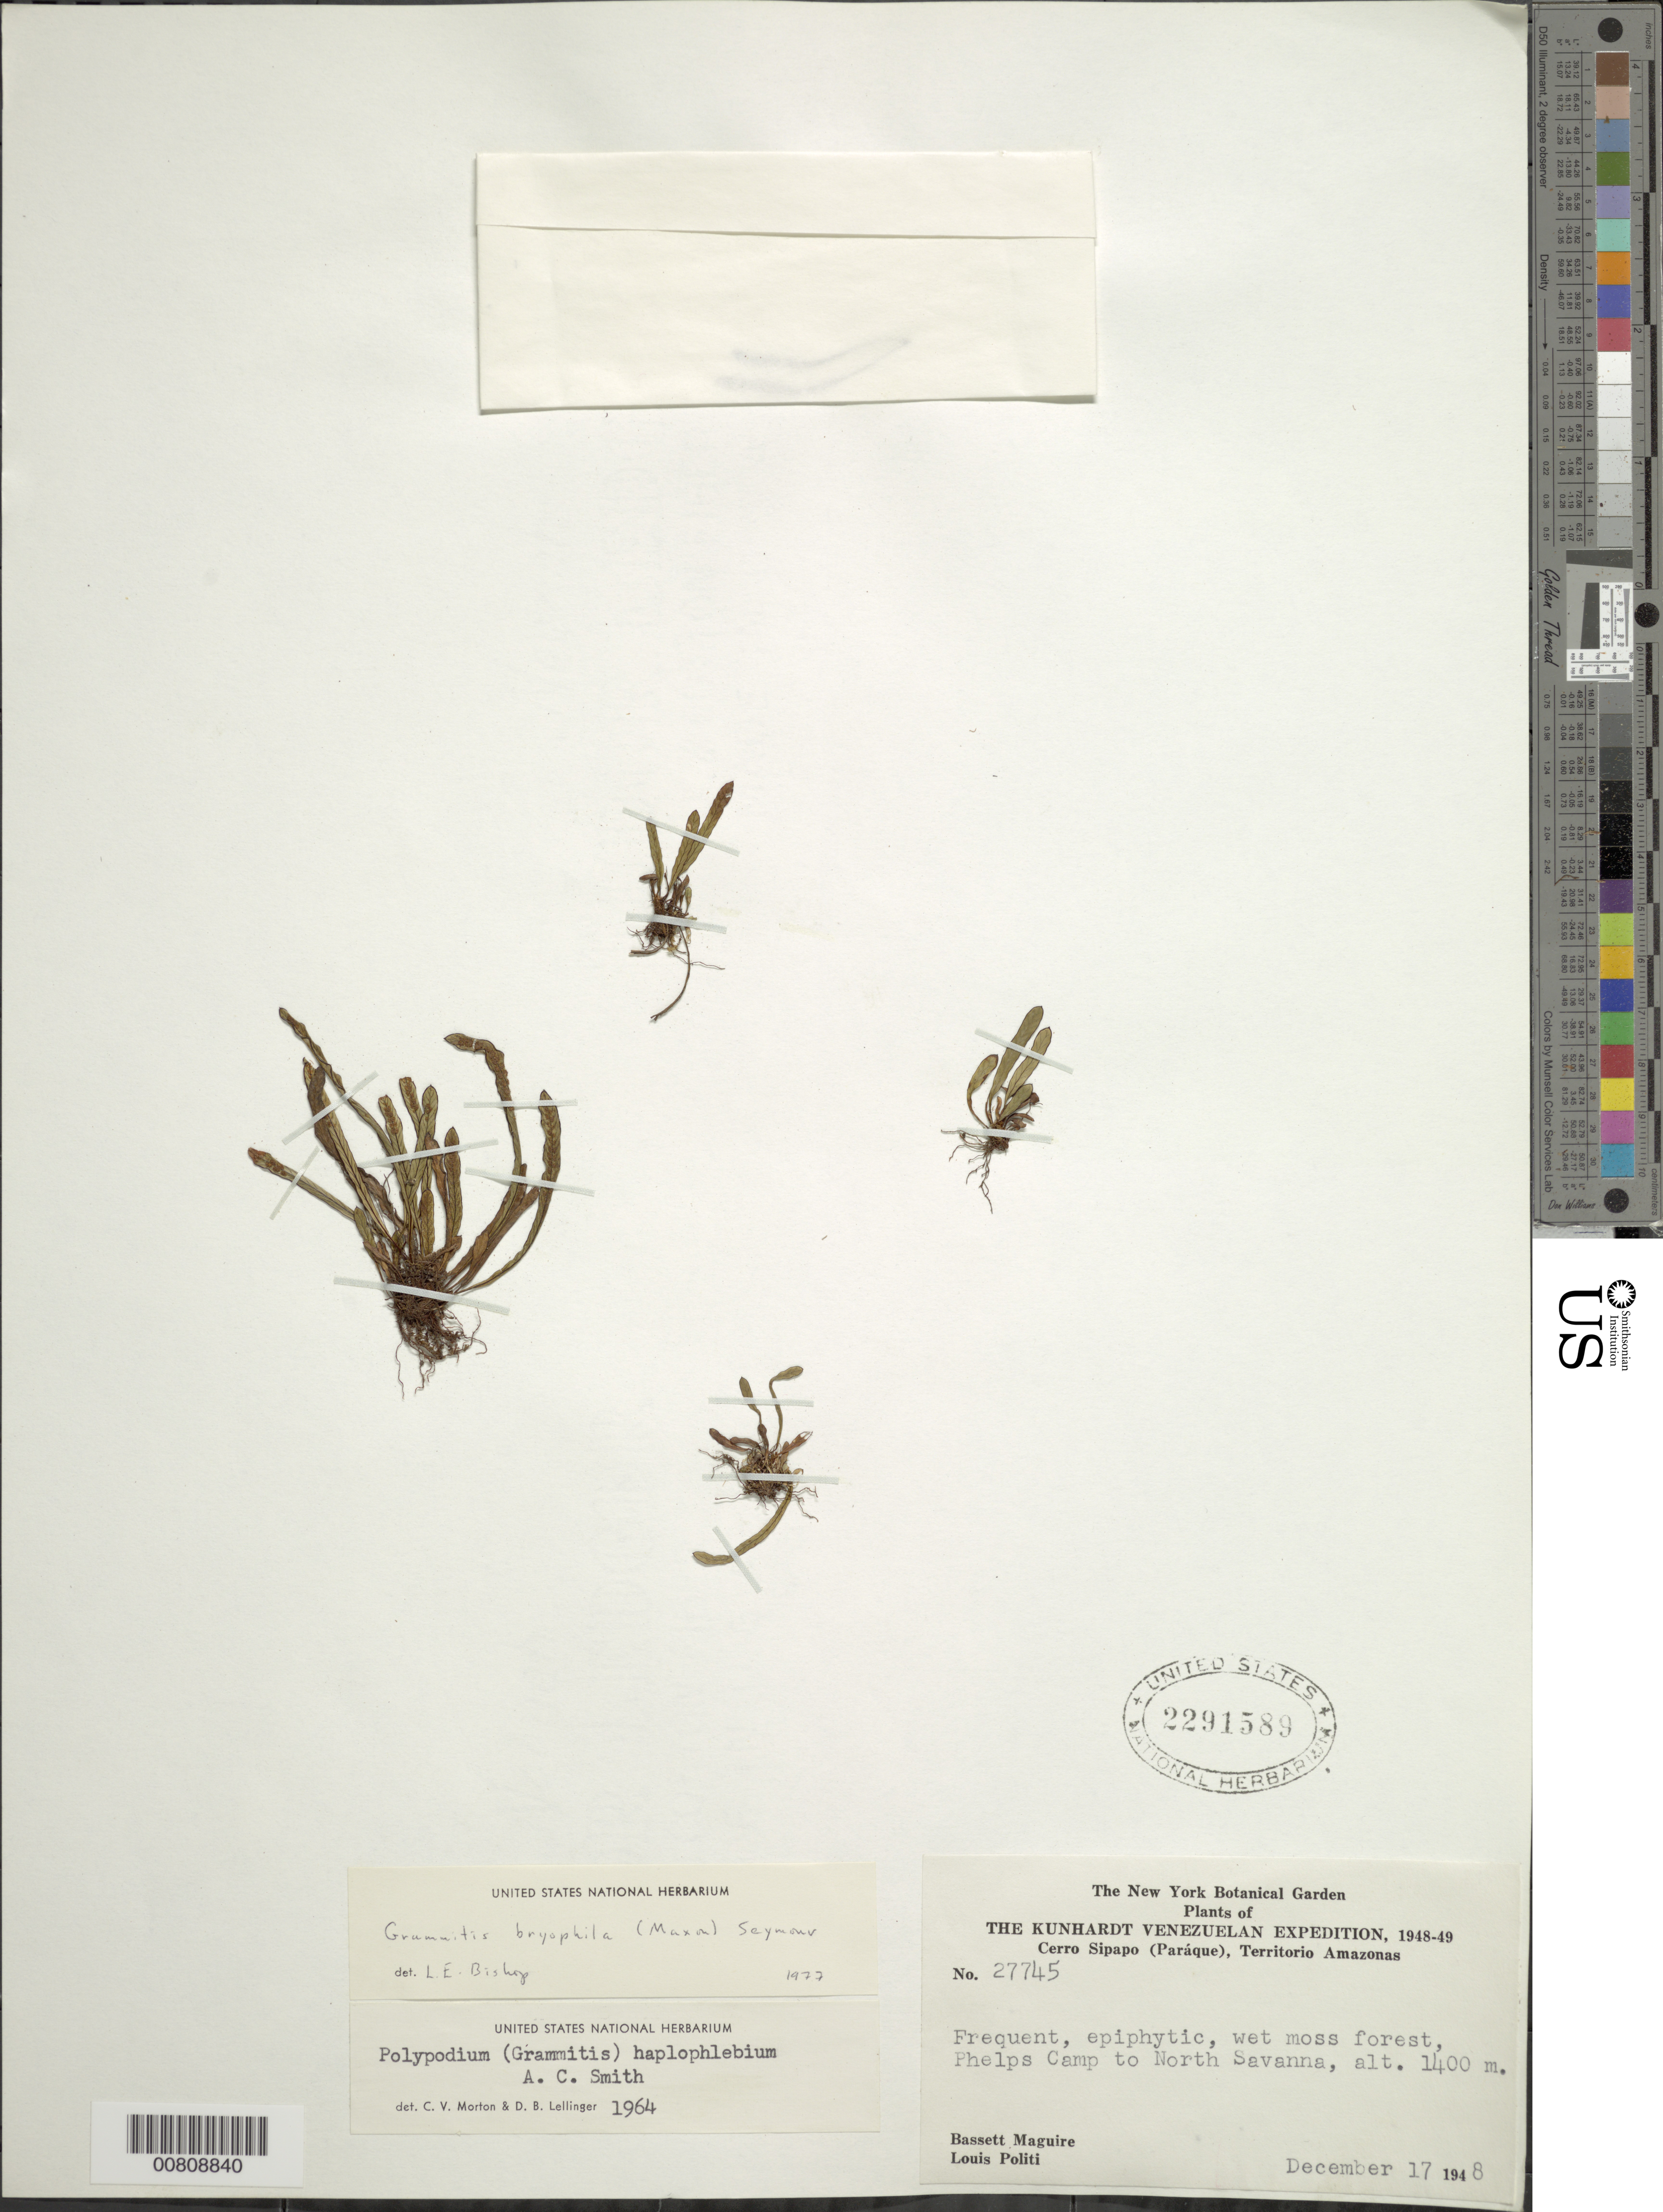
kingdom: Plantae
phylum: Tracheophyta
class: Polypodiopsida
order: Polypodiales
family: Polypodiaceae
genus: Grammitis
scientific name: Grammitis bryophila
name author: (Maxon) Seymour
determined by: Bishop, L. E.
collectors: B. Maguire & L. Politi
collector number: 27745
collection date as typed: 17-Dec-48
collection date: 1948-12-17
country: Venezuela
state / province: Amazonas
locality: Cerro Sipapo (Paráque), Phelps Camp to North Savanna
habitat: Wet moss forest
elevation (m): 1400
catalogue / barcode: US 2291589